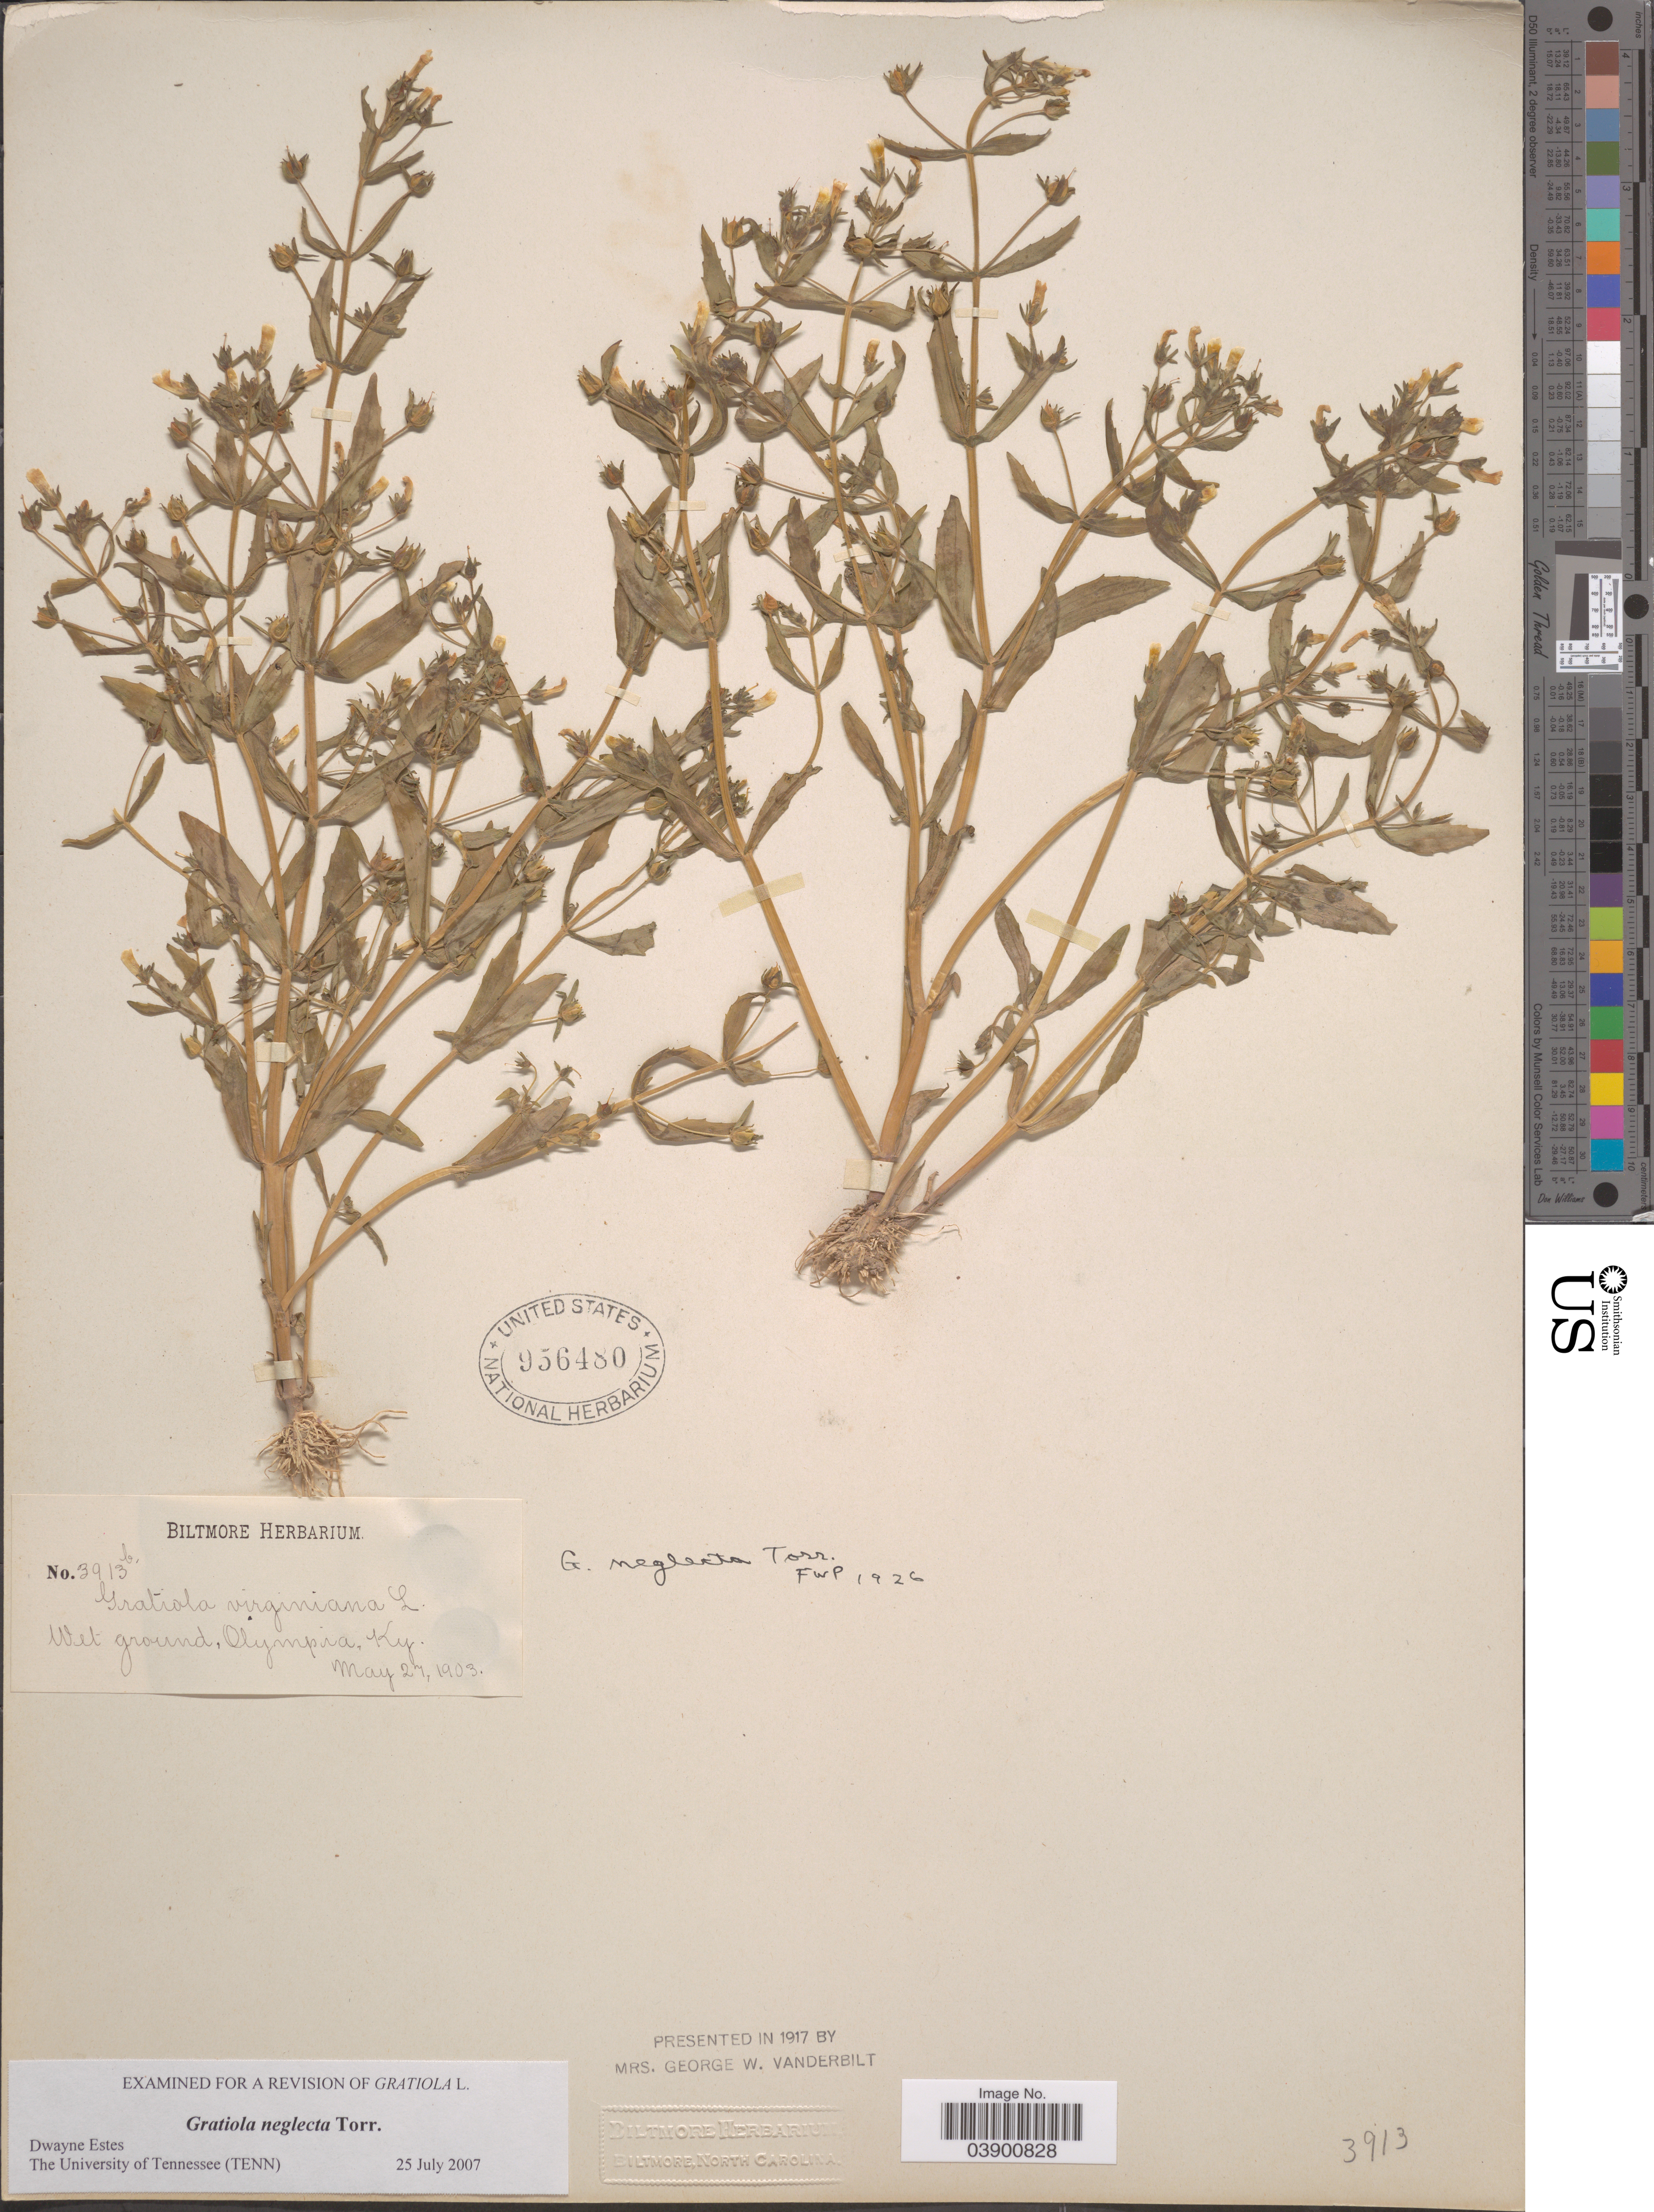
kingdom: Plantae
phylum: Tracheophyta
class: Magnoliopsida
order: Lamiales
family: Plantaginaceae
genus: Gratiola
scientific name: Gratiola neglecta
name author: Torr.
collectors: ex herb. Biltmore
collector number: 3913b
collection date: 1903-05-27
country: United States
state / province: Kentucky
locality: Olympia.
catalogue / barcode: US 956480